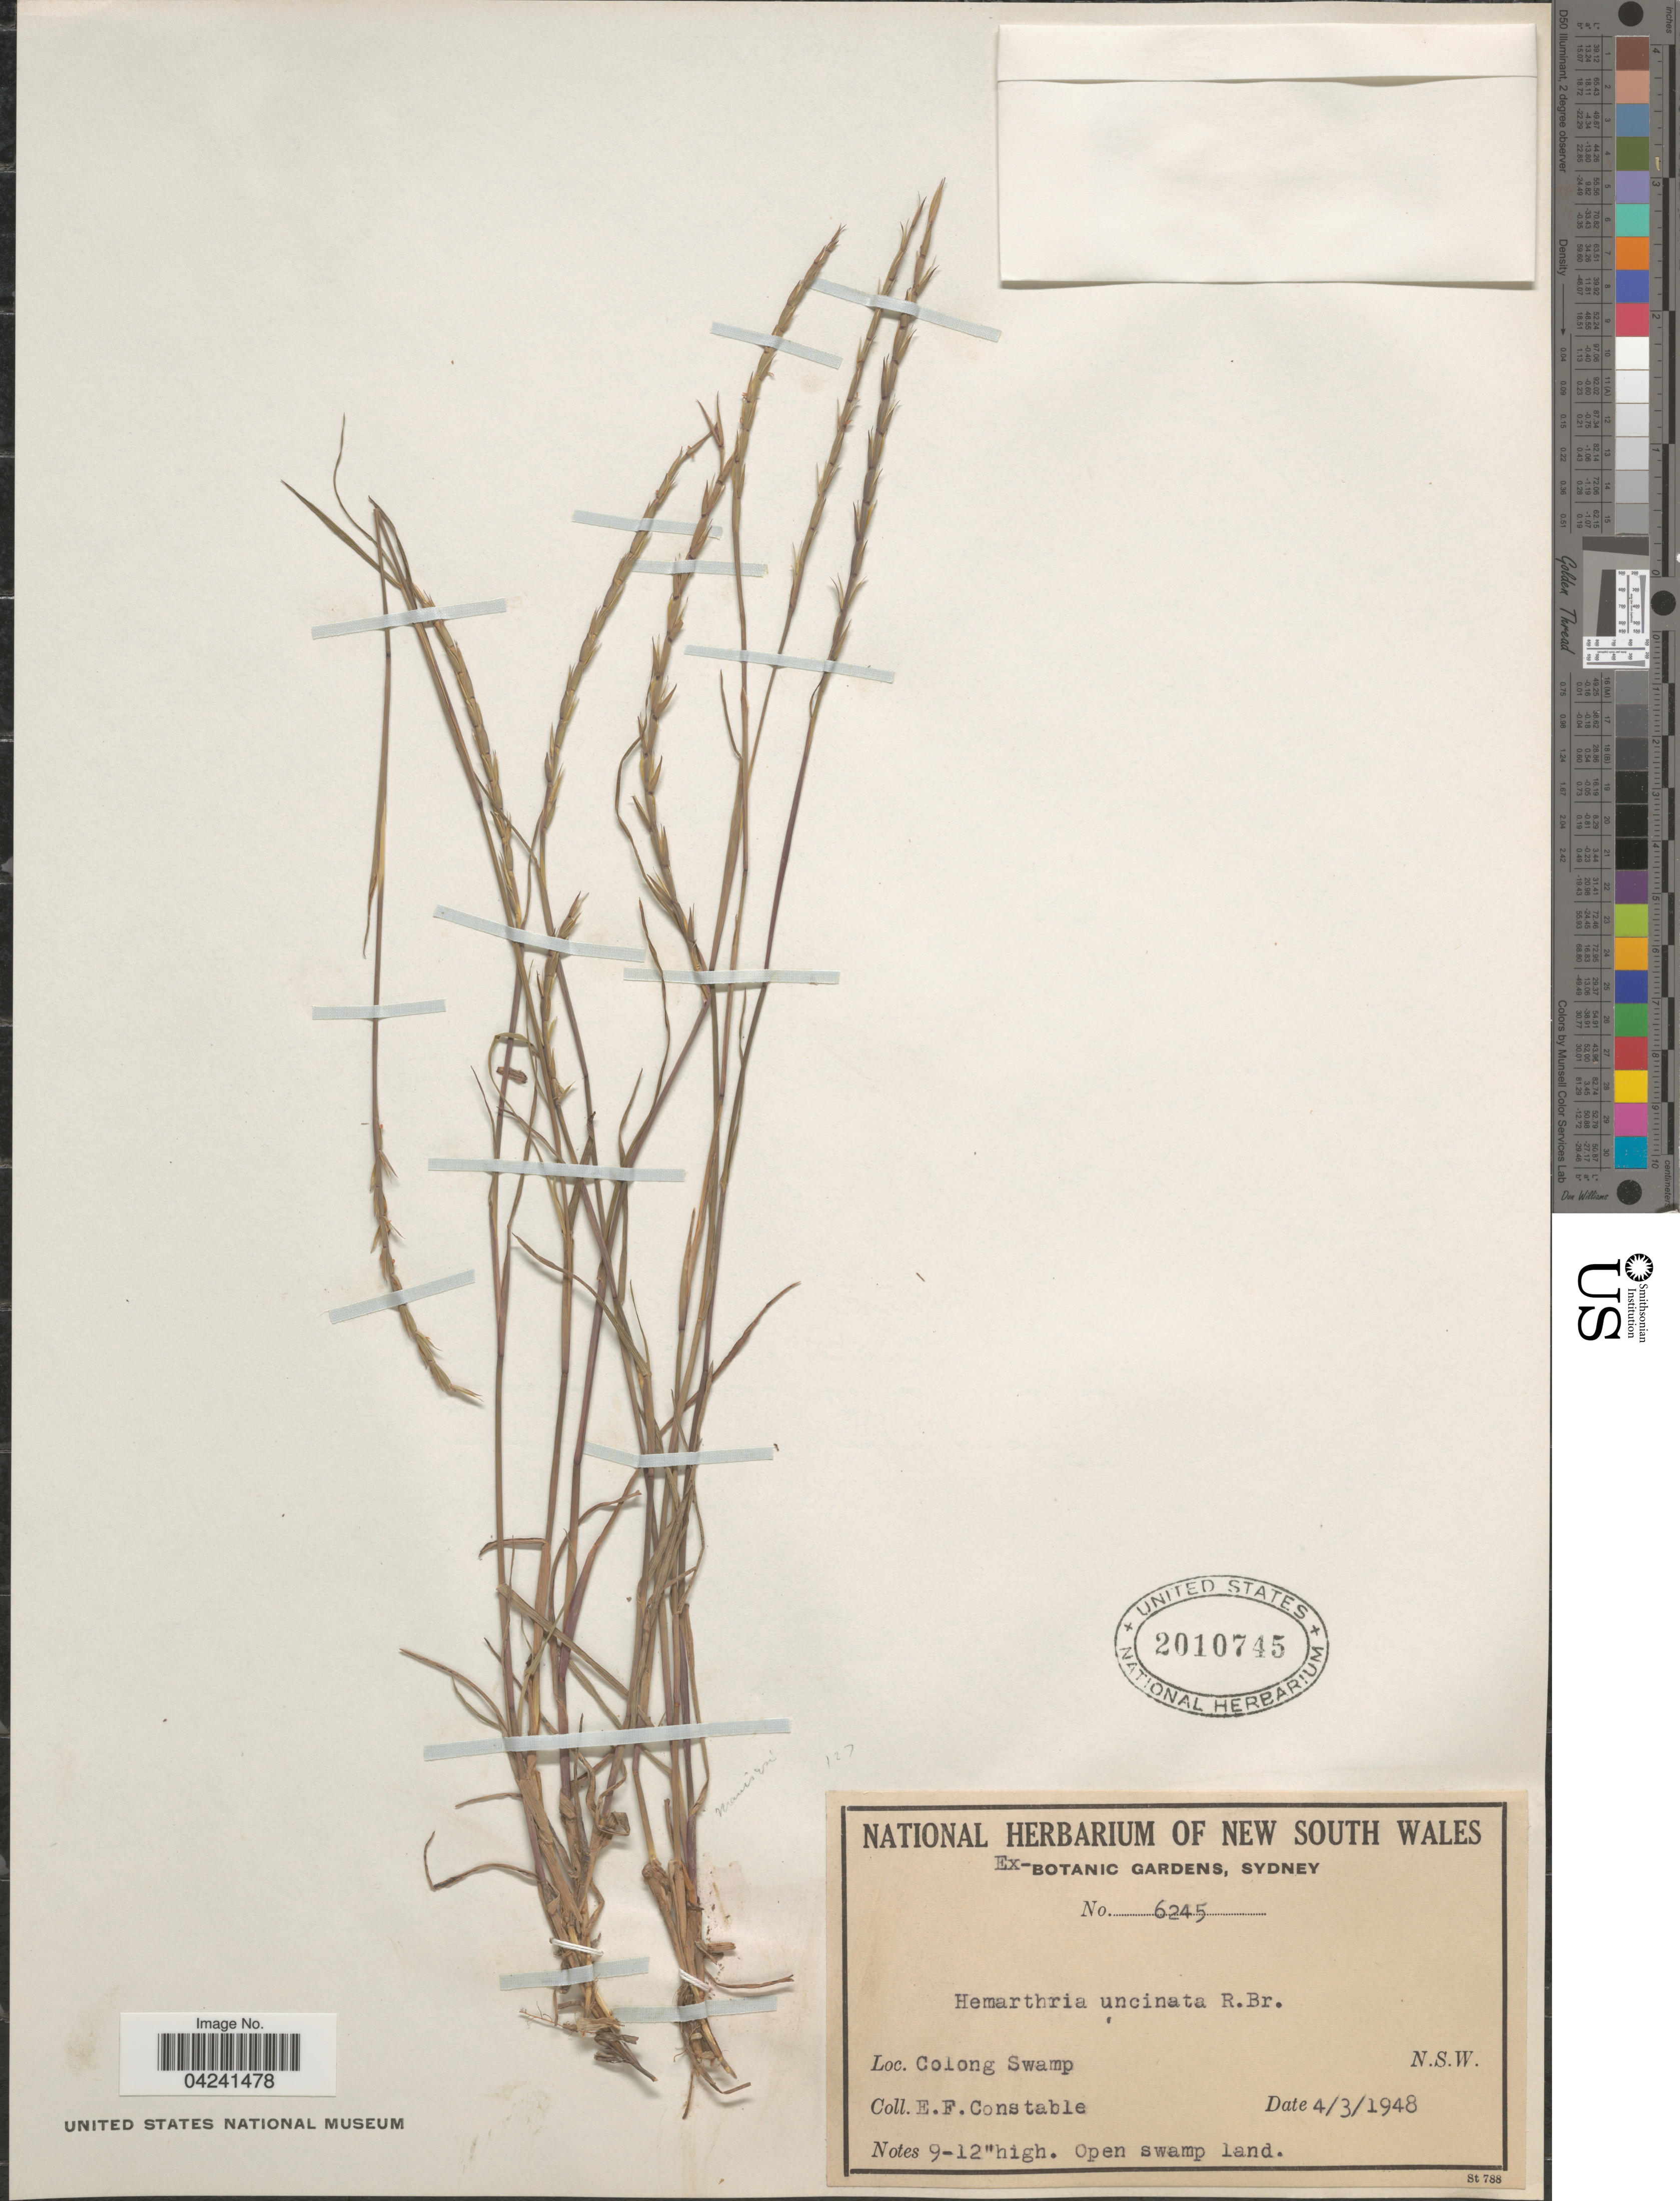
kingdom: Plantae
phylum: Tracheophyta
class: Liliopsida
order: Poales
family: Poaceae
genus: Hemarthria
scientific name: Hemarthria uncinata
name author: R. Br.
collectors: E. F. Constable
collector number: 6245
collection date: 1948-03-04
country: Australia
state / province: New South Wales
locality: Colong Swamp.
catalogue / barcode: US 2010745